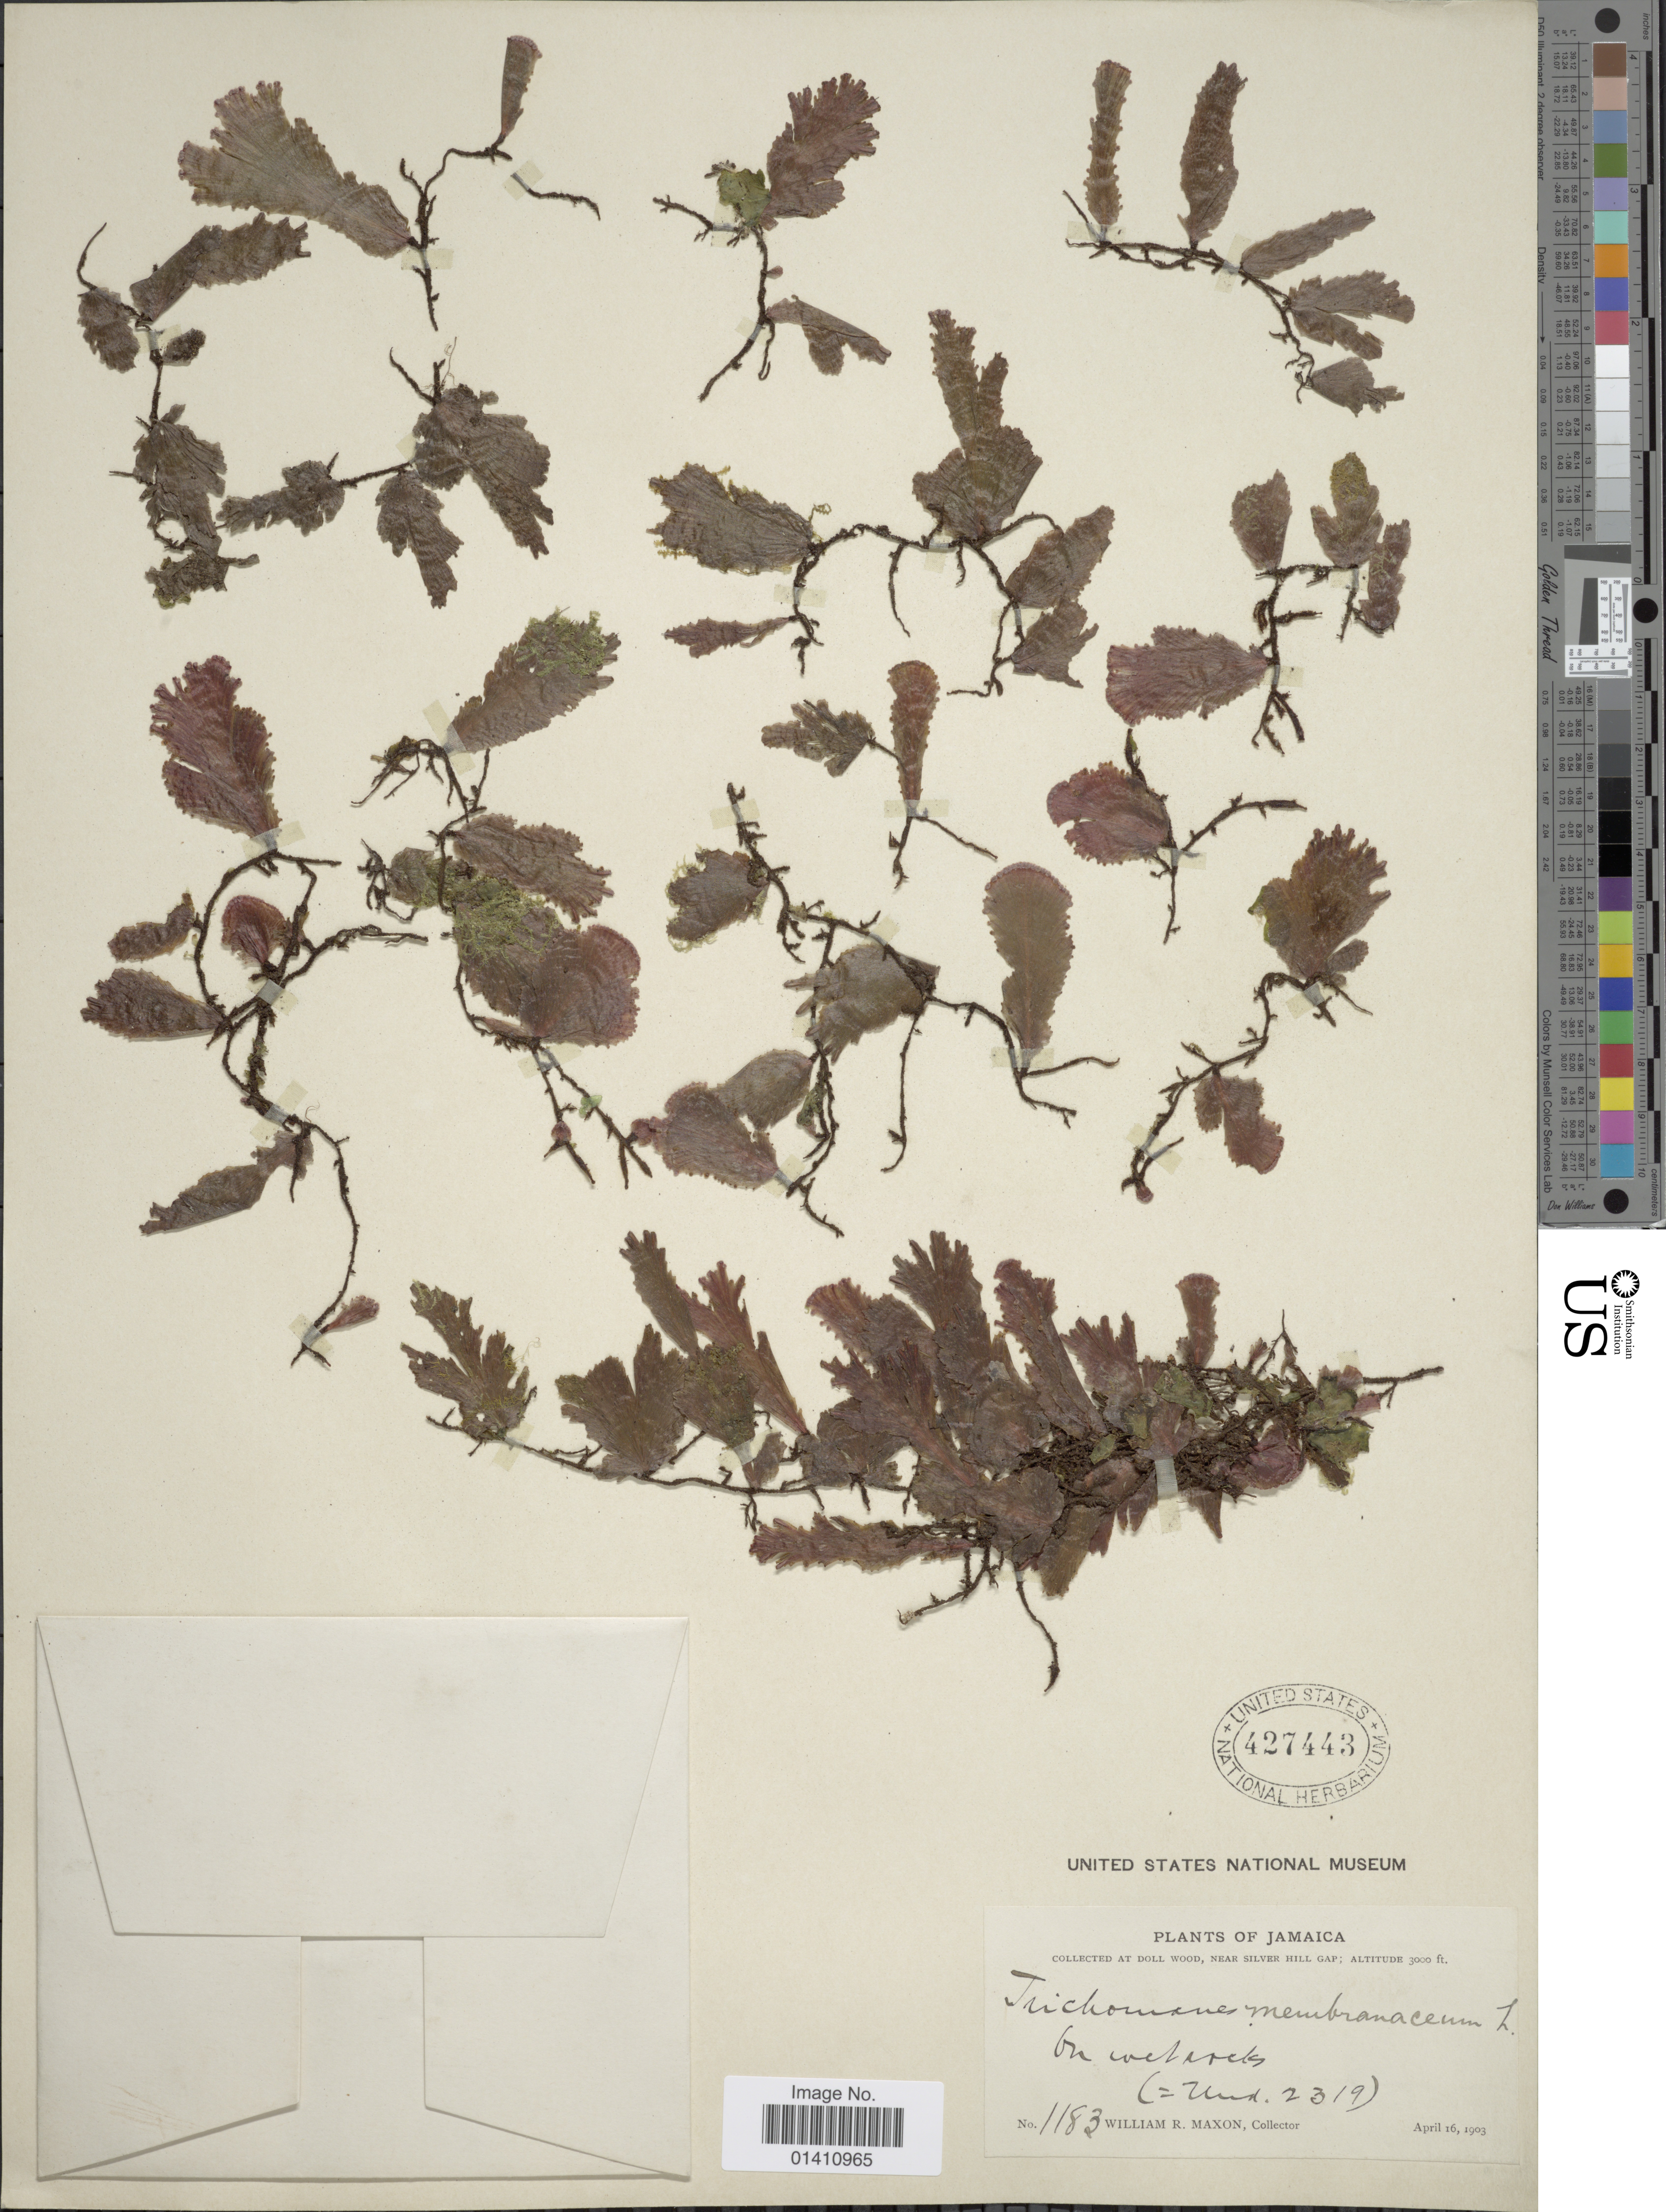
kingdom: Plantae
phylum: Tracheophyta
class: Polypodiopsida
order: Hymenophyllales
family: Hymenophyllaceae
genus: Didymoglossum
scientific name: Didymoglossum membranaceum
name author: (L.) Vareschi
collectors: W. R. Maxon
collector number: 1183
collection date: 1903-04-16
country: Jamaica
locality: Doll Wood, near Silver Hill Gap.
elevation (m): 914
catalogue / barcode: US 427443